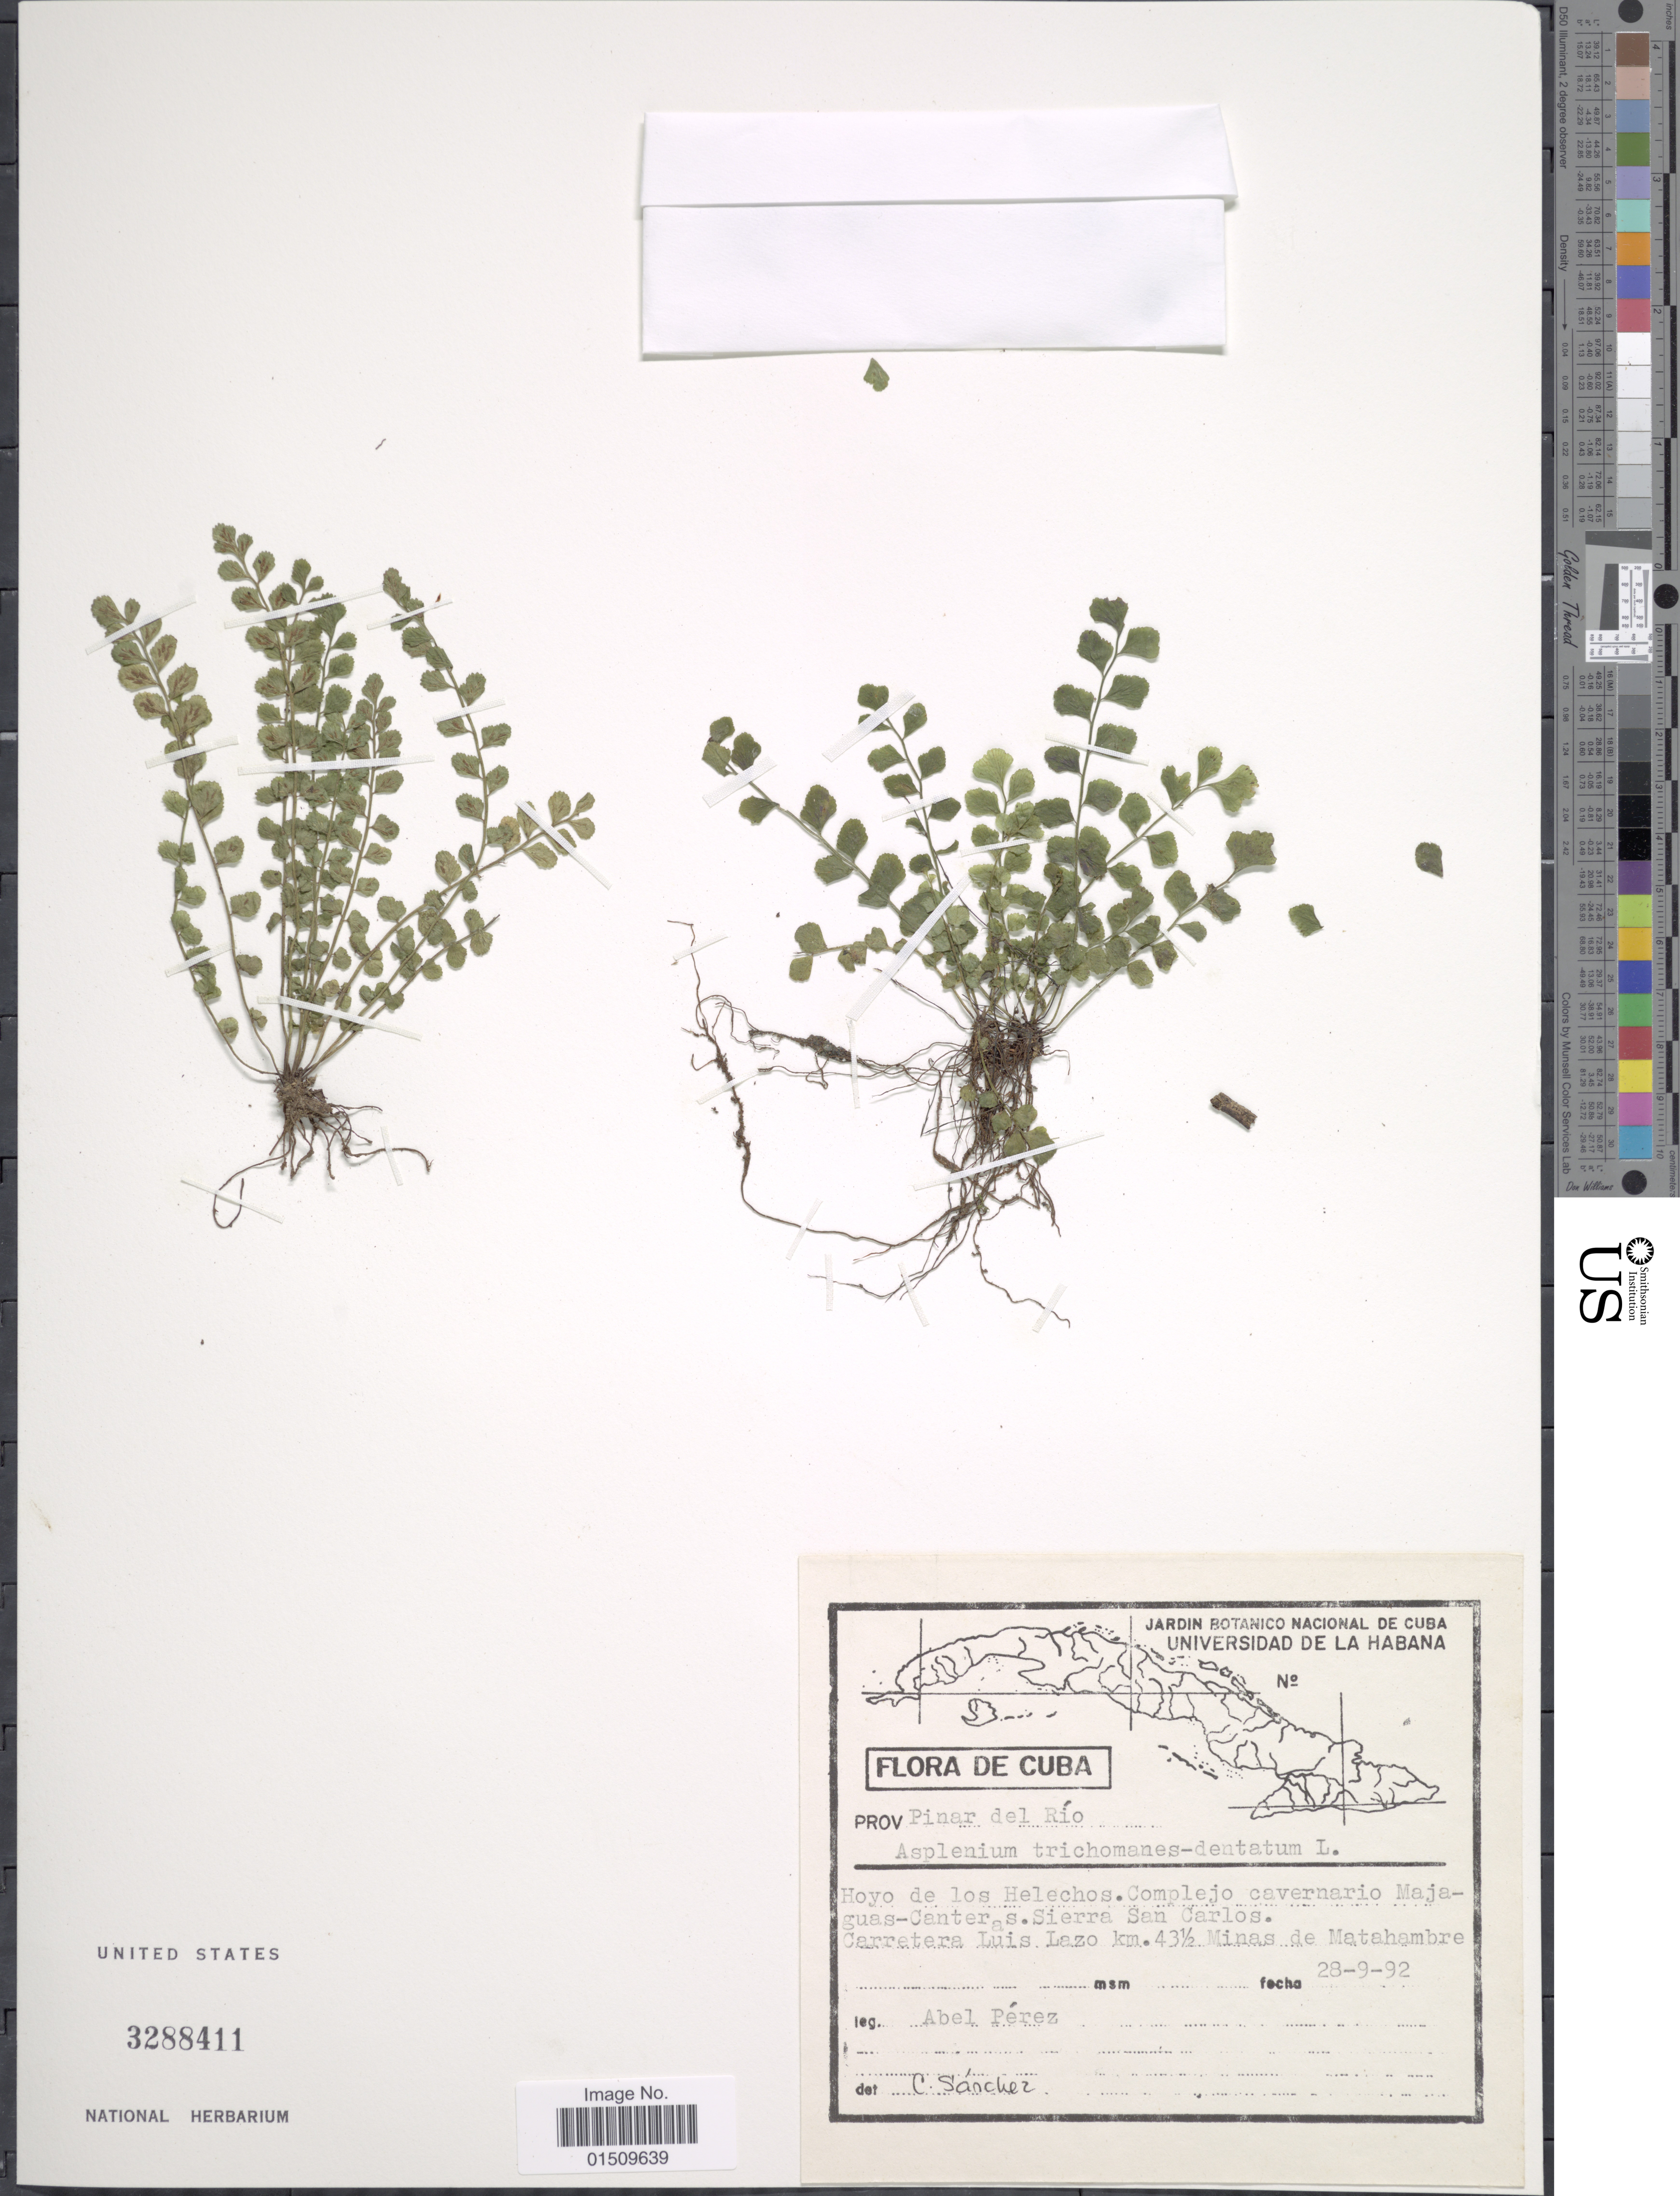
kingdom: Plantae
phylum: Tracheophyta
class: Polypodiopsida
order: Polypodiales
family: Aspleniaceae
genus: Asplenium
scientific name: Asplenium trichomanes-dentatum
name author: L.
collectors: A. Pérez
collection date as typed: Transcribed d/m/y: 28/9/92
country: Cuba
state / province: Pinar del Río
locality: Hoyo de los Helechos. Complejo cavernario Majaguas-Canteras. Sierra San Carlos. Carretera Luis Lazo km.43½ Minas de Matahambre.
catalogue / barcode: US 3288411